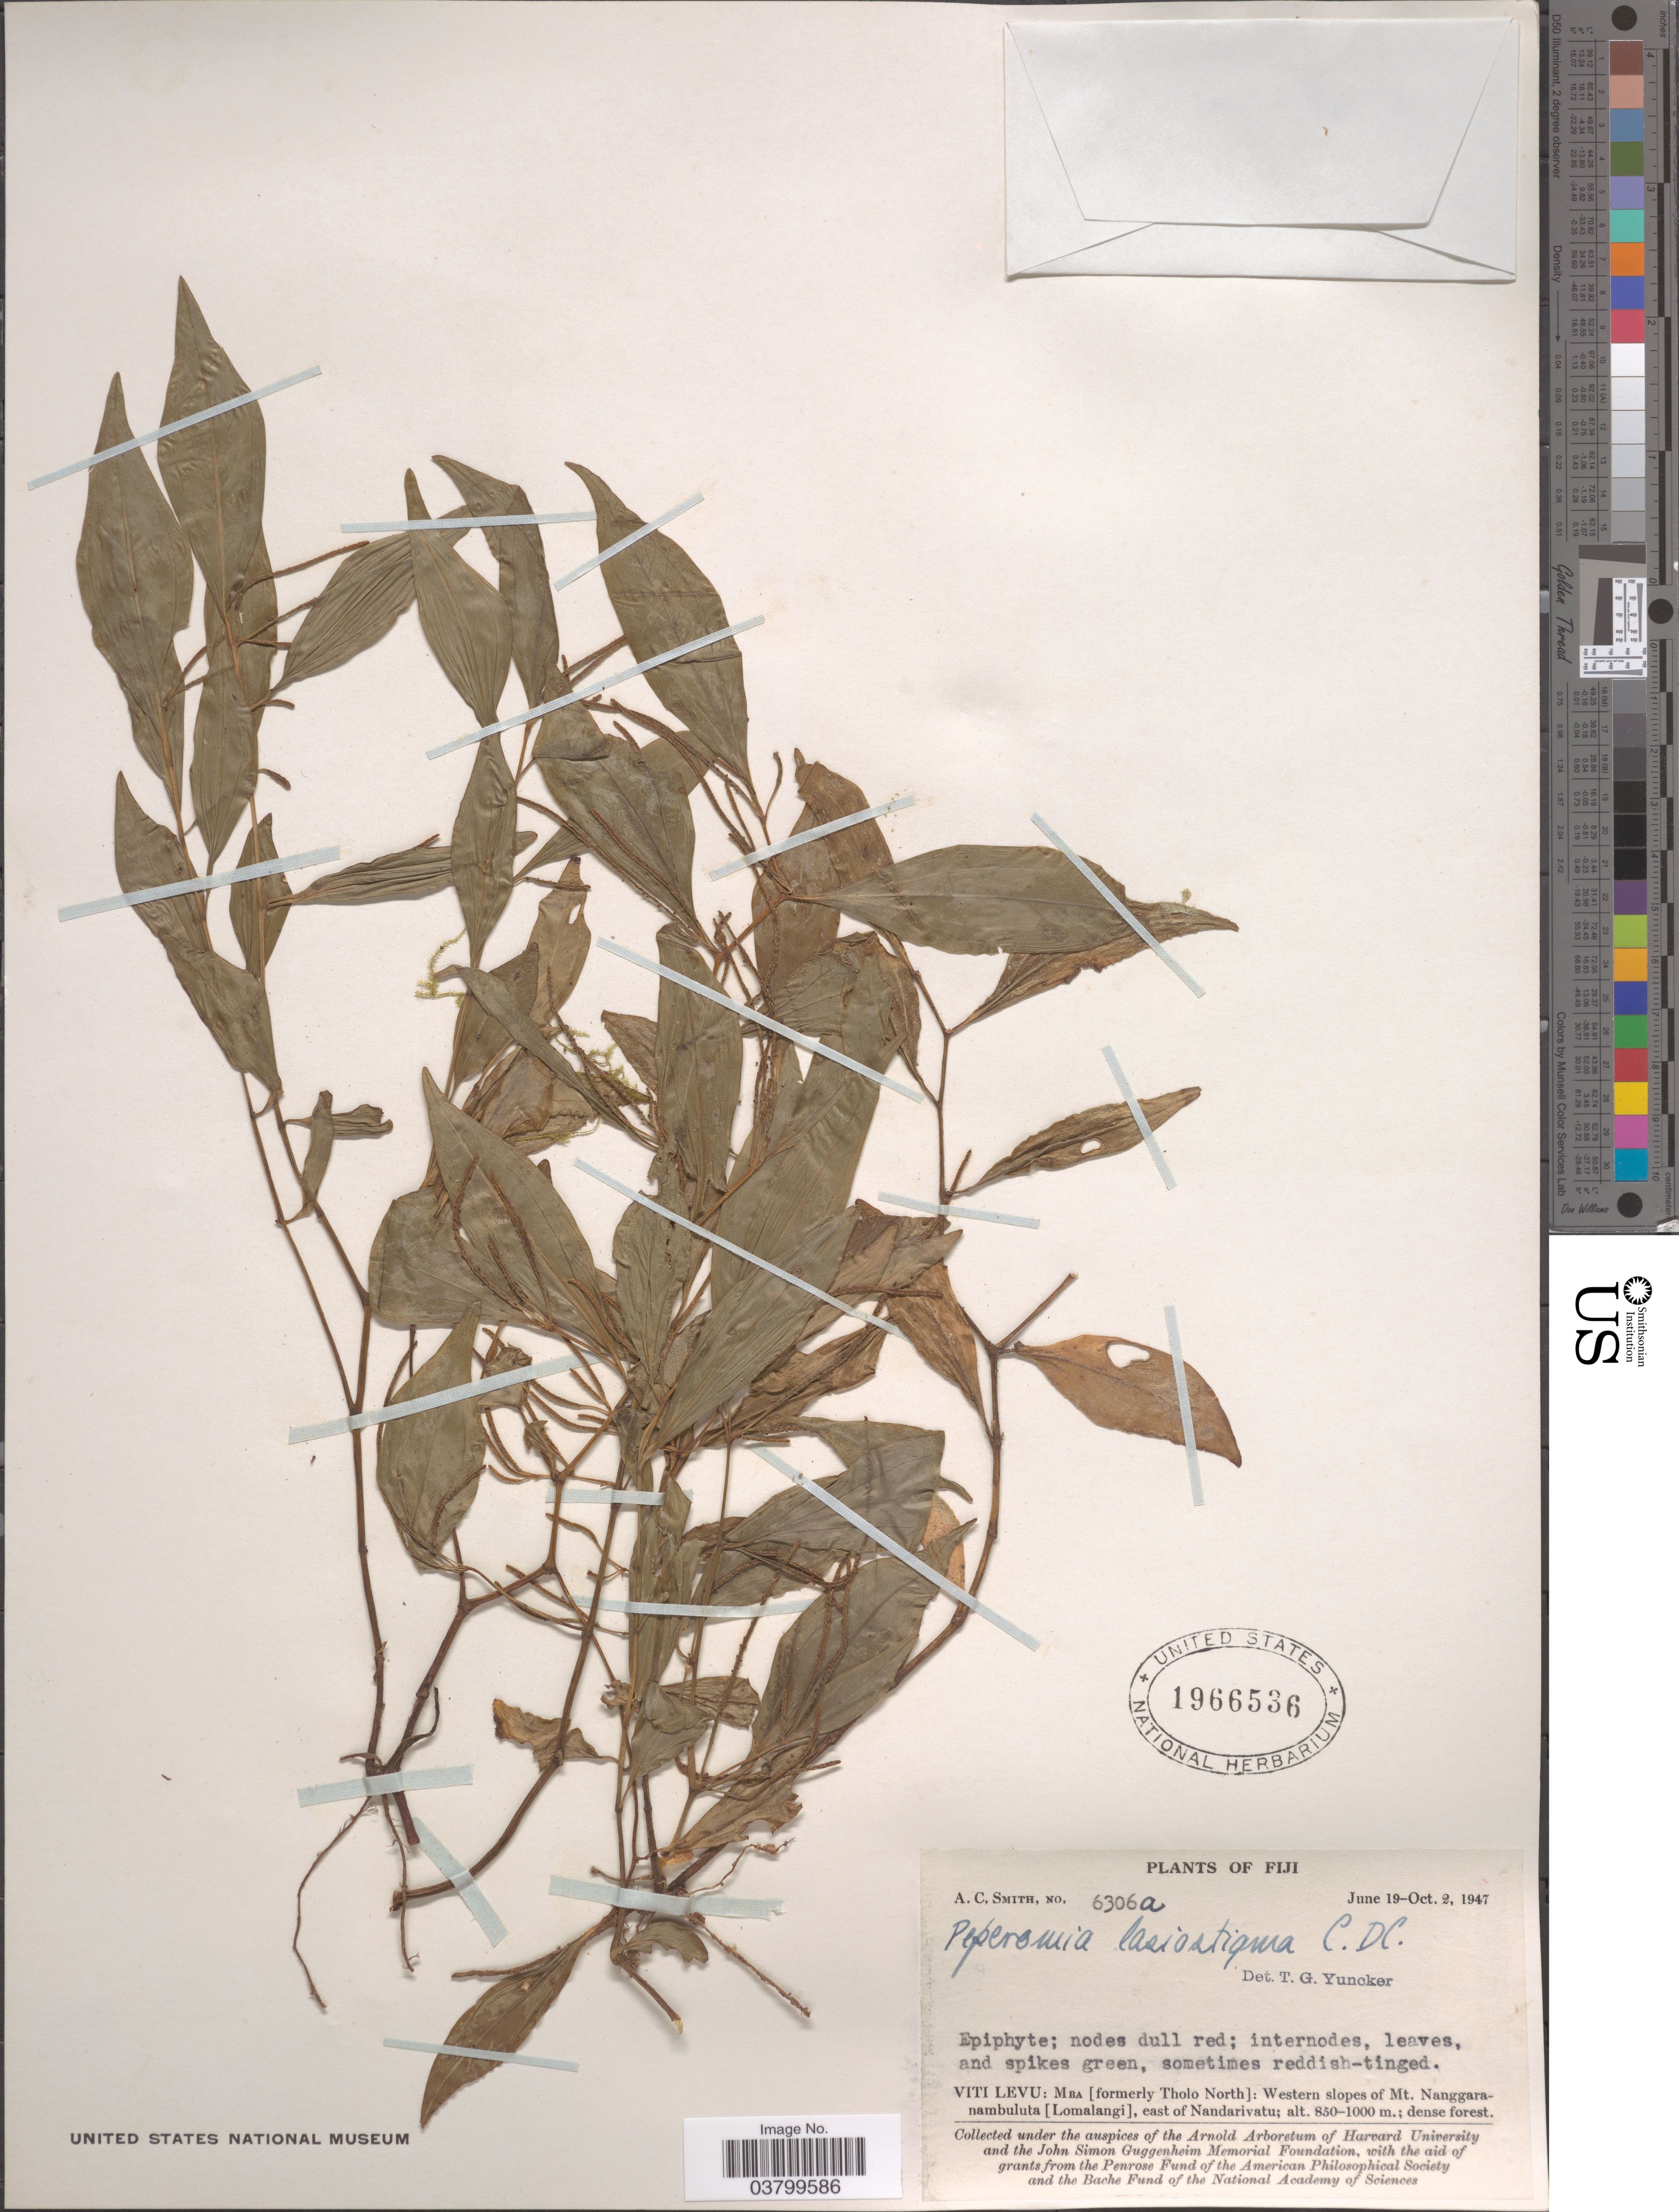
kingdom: Plantae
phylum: Tracheophyta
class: Magnoliopsida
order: Piperales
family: Piperaceae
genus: Peperomia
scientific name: Peperomia lasiostigma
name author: C. DC.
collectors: A. C. Smith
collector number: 6306a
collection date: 1947-06-19/1947-10-02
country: Fiji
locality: Viti Levu: Mba [formerly Tholo North]: Western slopes of Mt. Nanggaranambuluta [Lomalangi], east of Nandarivatu.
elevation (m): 850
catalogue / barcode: US 1966536